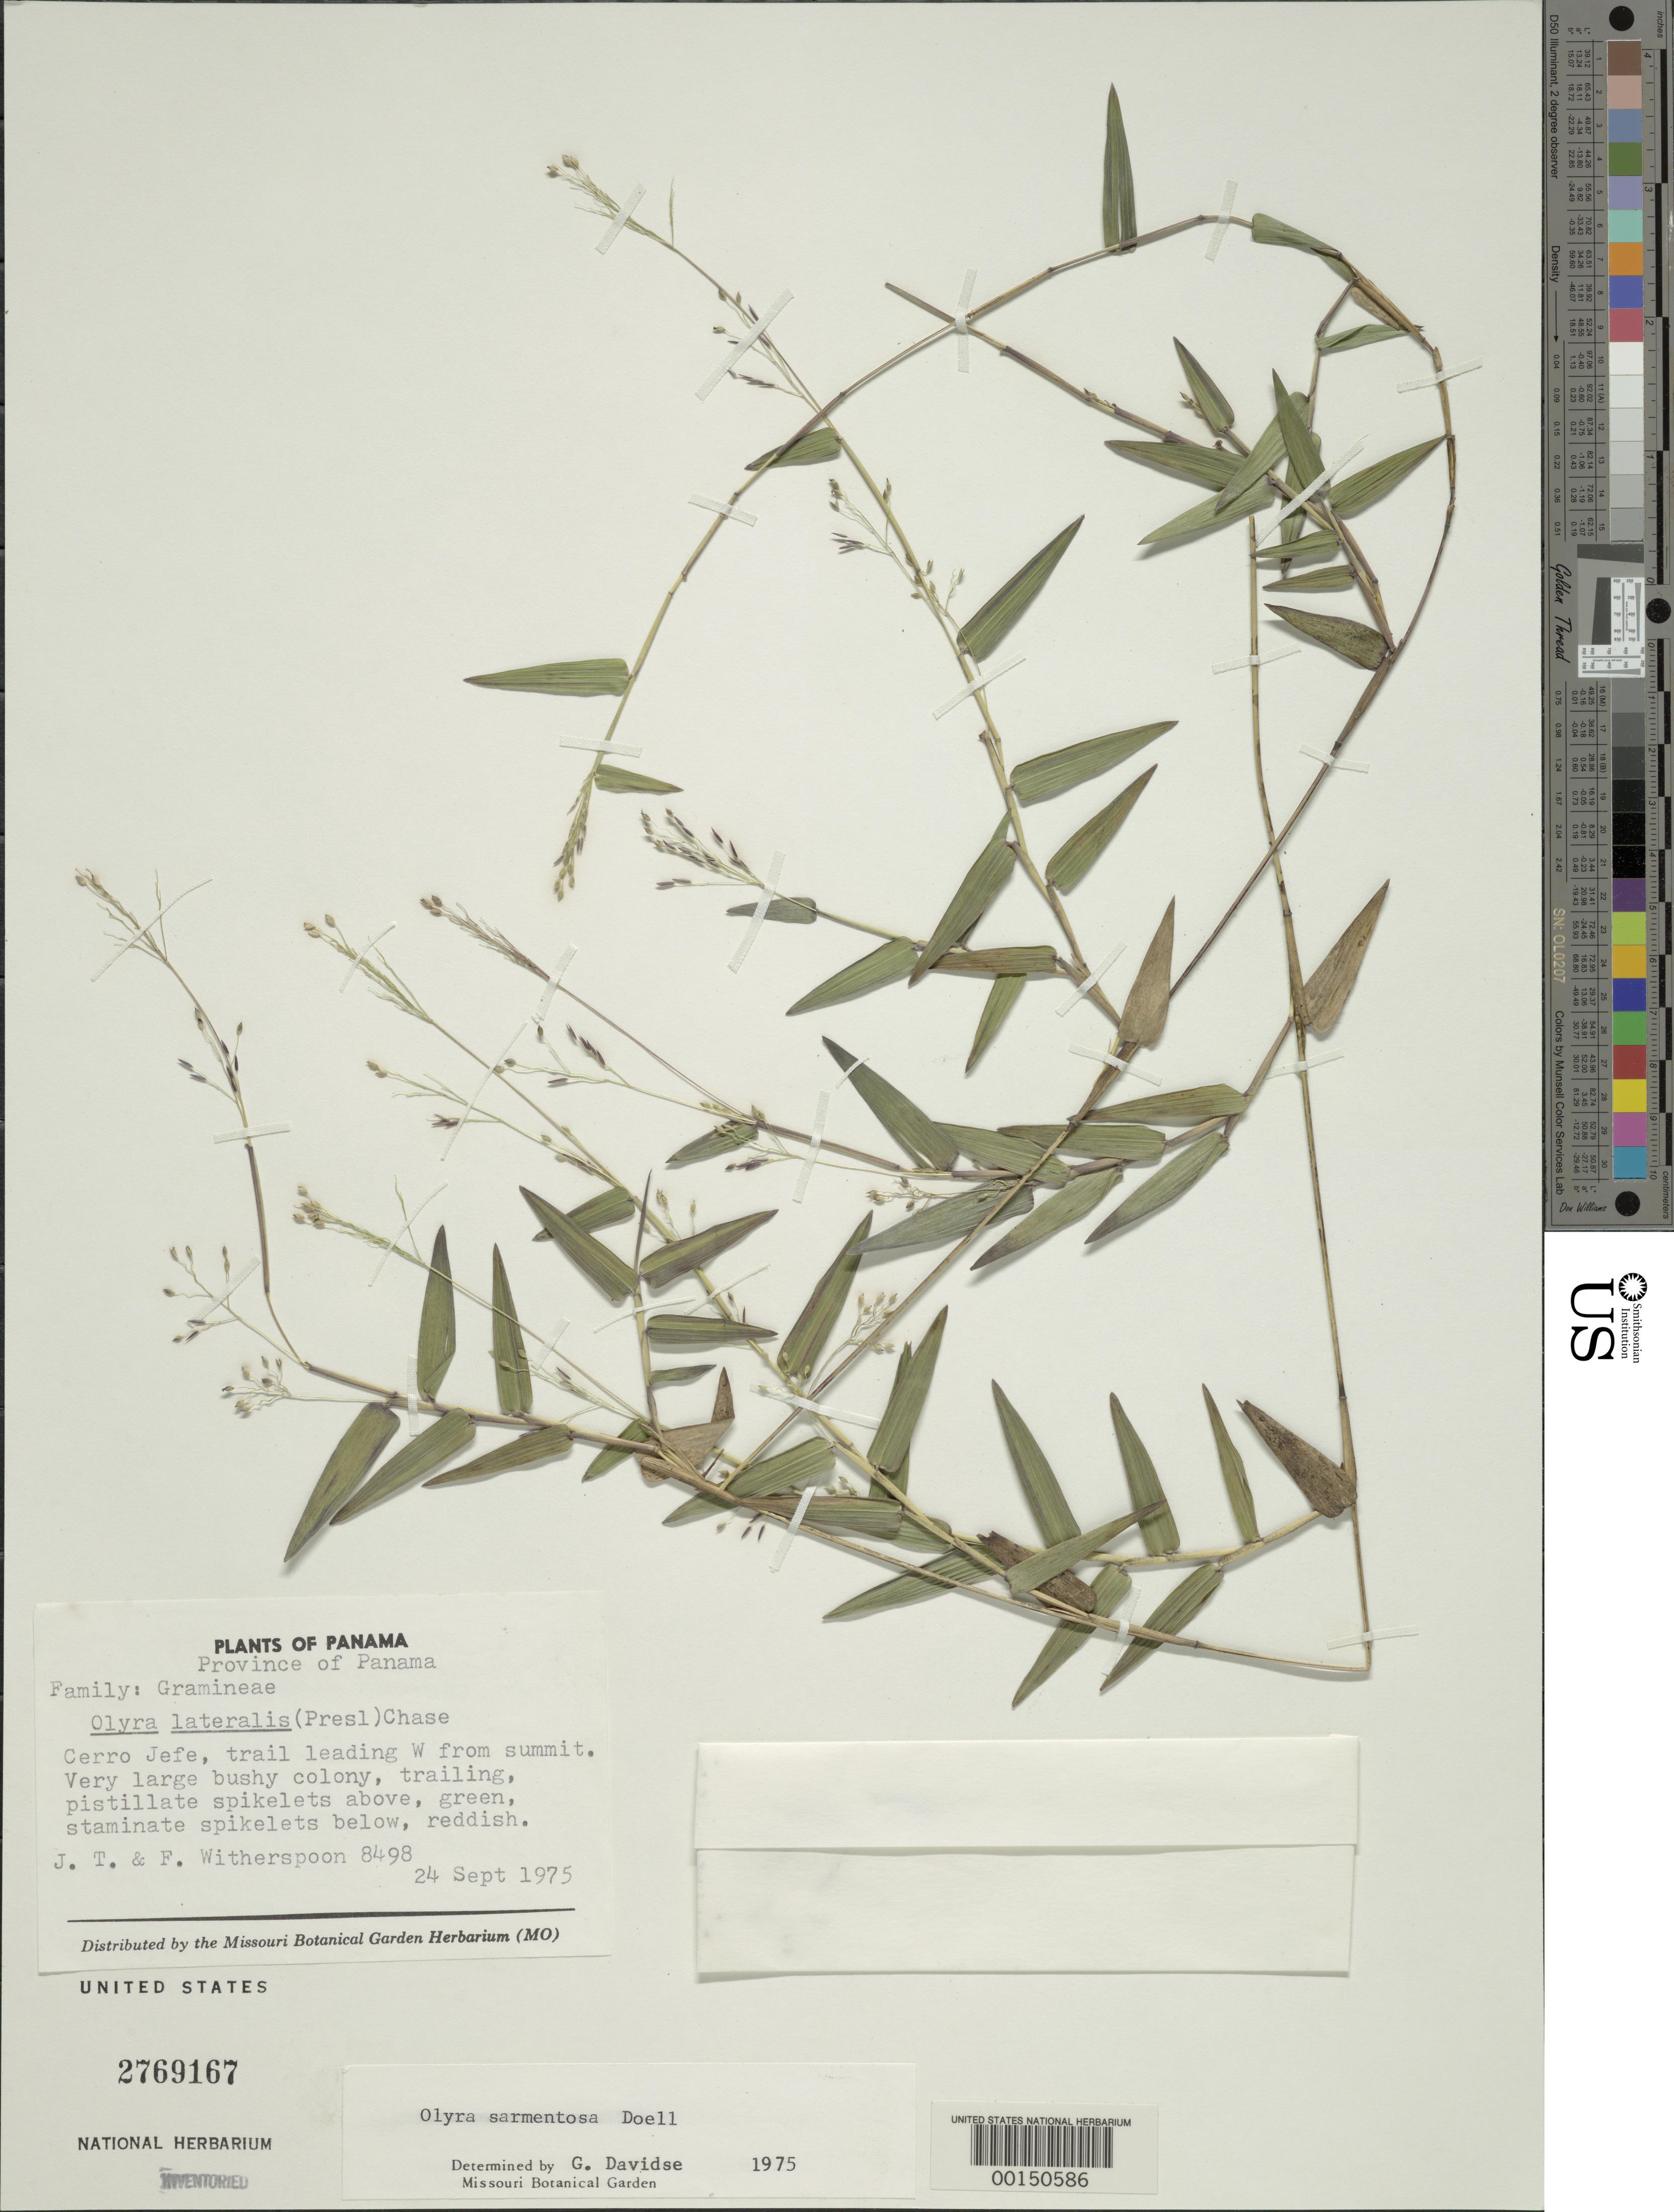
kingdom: Plantae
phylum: Tracheophyta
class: Liliopsida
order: Poales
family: Poaceae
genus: Parodiolyra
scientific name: Parodiolyra lateralis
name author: (J. Presl ex Nees) Soderstr. & Zuloaga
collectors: J. Witherspoon & F. Witherspoon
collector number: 8498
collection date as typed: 24 Sep 1975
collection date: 1975-09-24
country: Panama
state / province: Panamá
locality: Cerro Jefe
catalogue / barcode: US 2769167